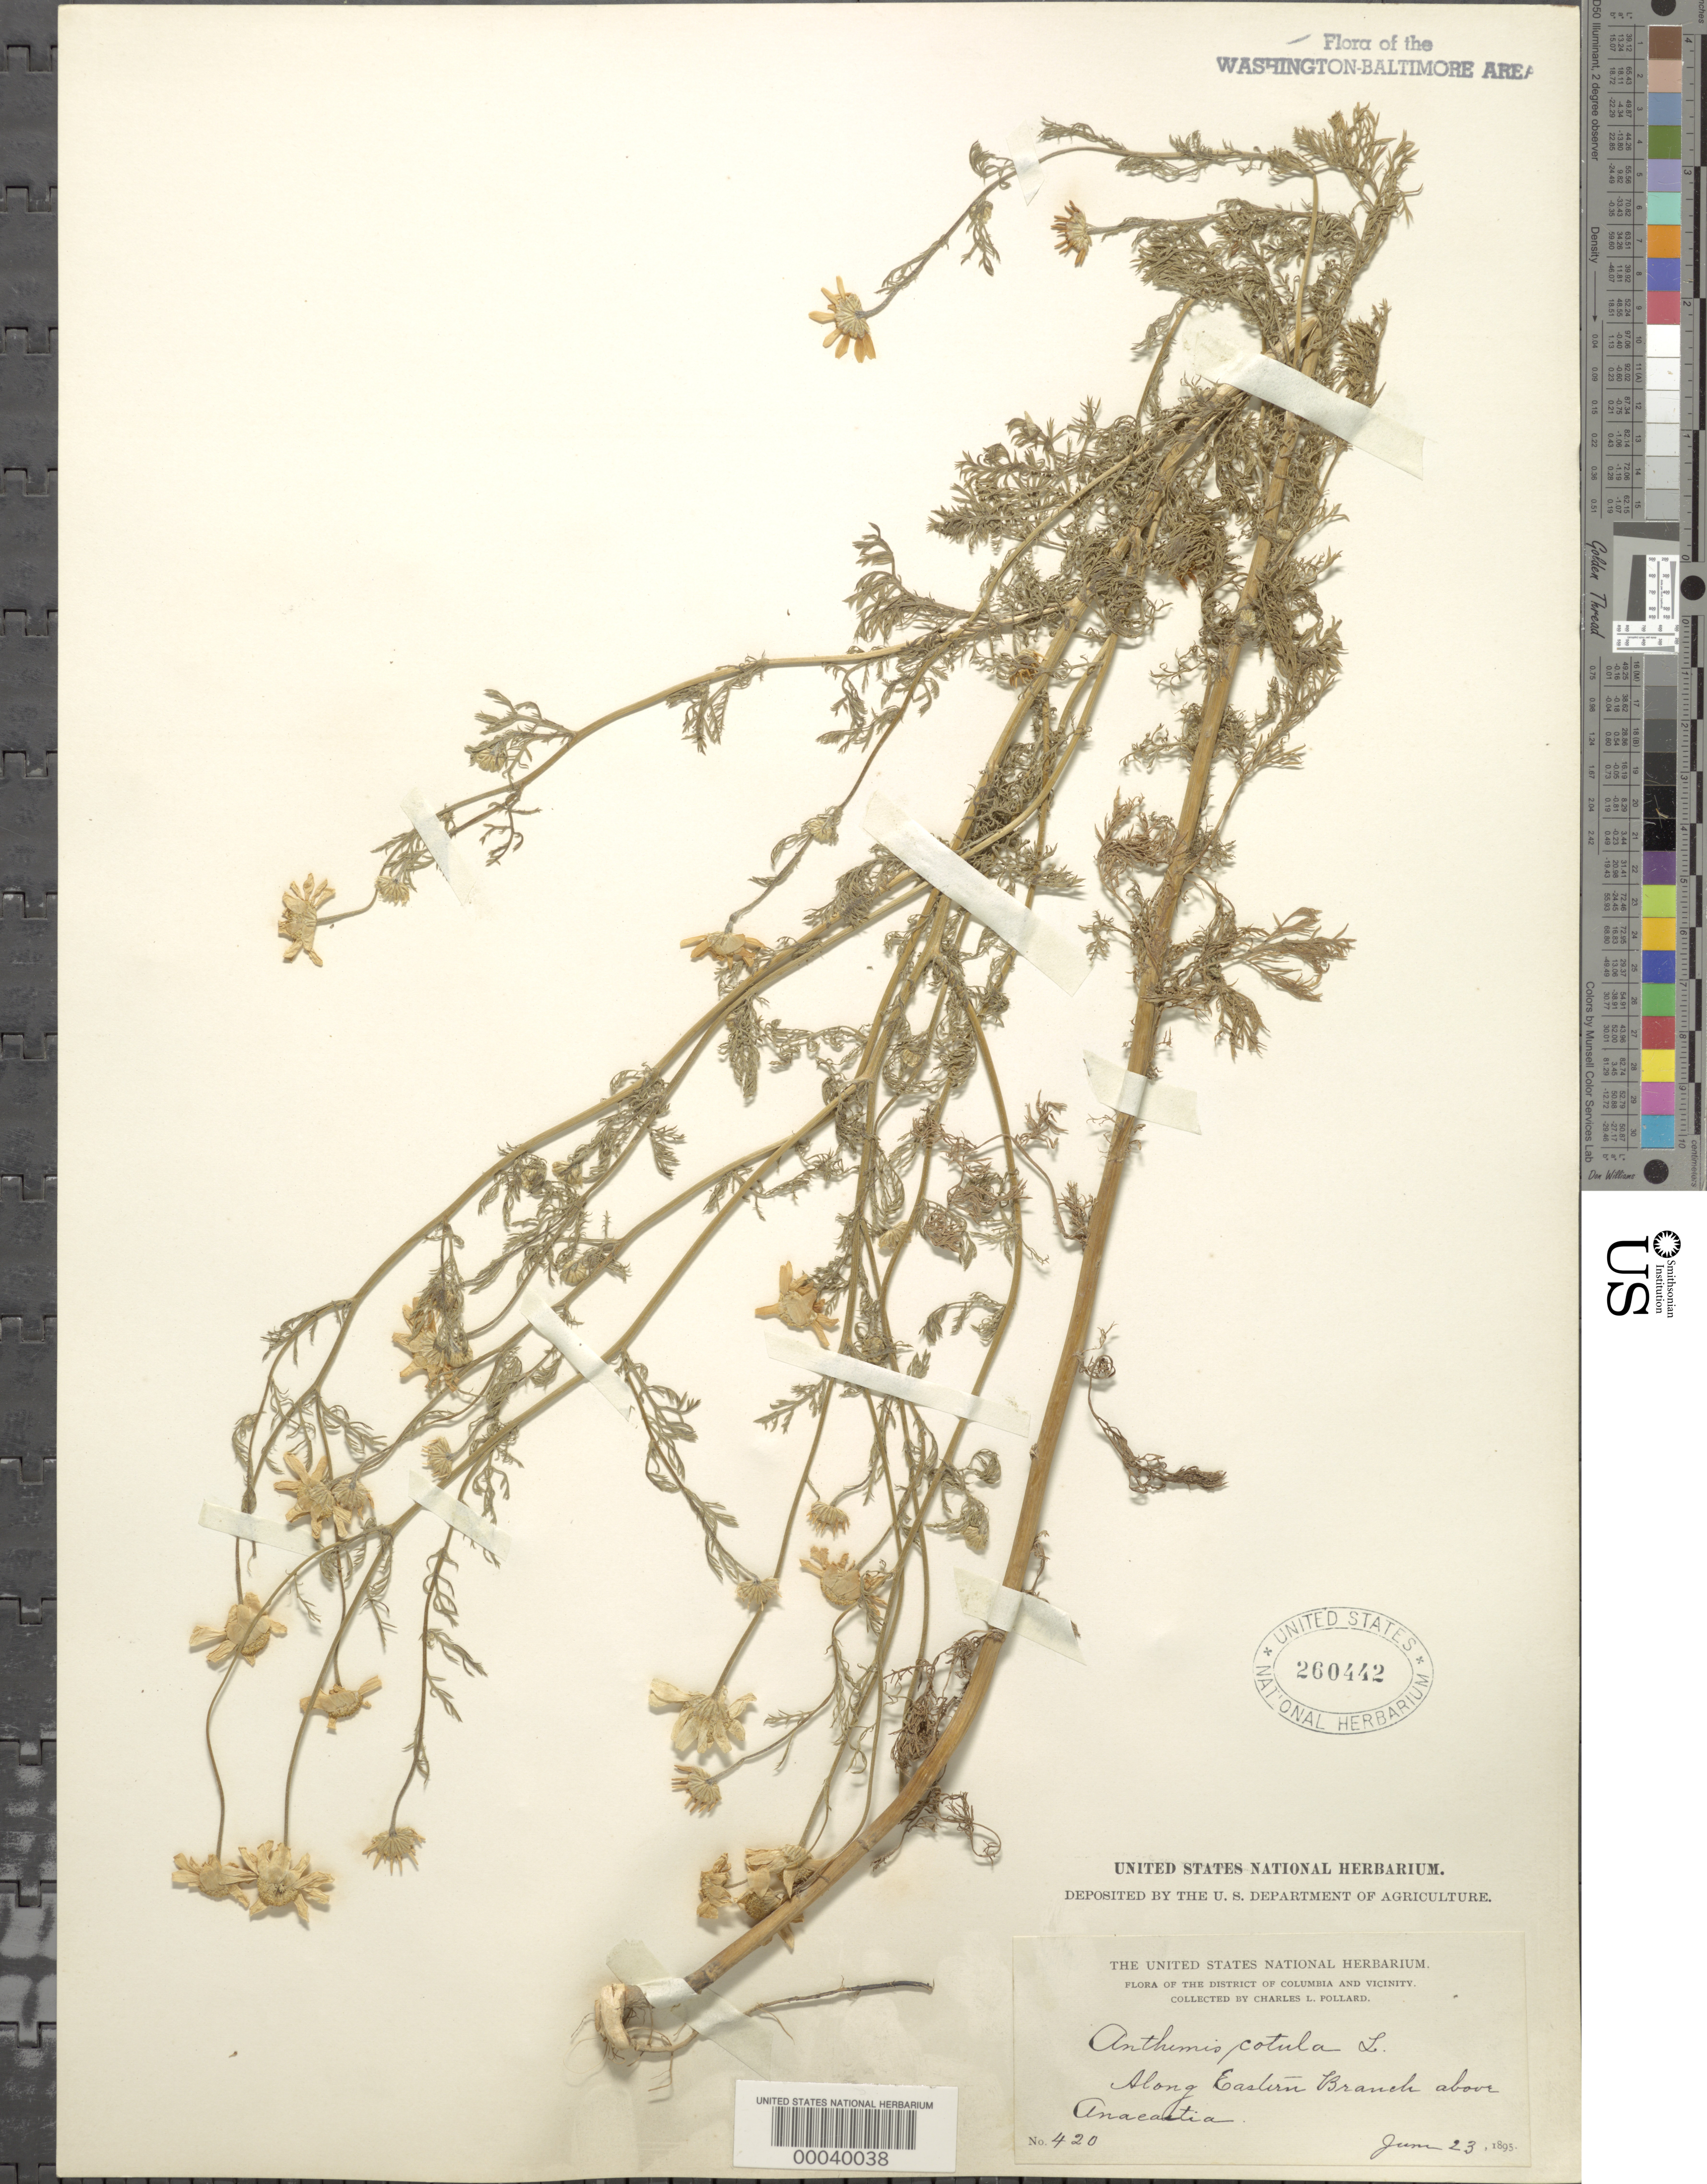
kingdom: Plantae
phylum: Tracheophyta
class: Magnoliopsida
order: Asterales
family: Asteraceae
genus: Anthemis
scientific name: Anthemis cotula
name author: L.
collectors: C. L. Pollard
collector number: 420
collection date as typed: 23 Jun 1895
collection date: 1895-06-23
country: United States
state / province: District of Columbia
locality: Eastern Branch above Anacostia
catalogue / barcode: US 260442